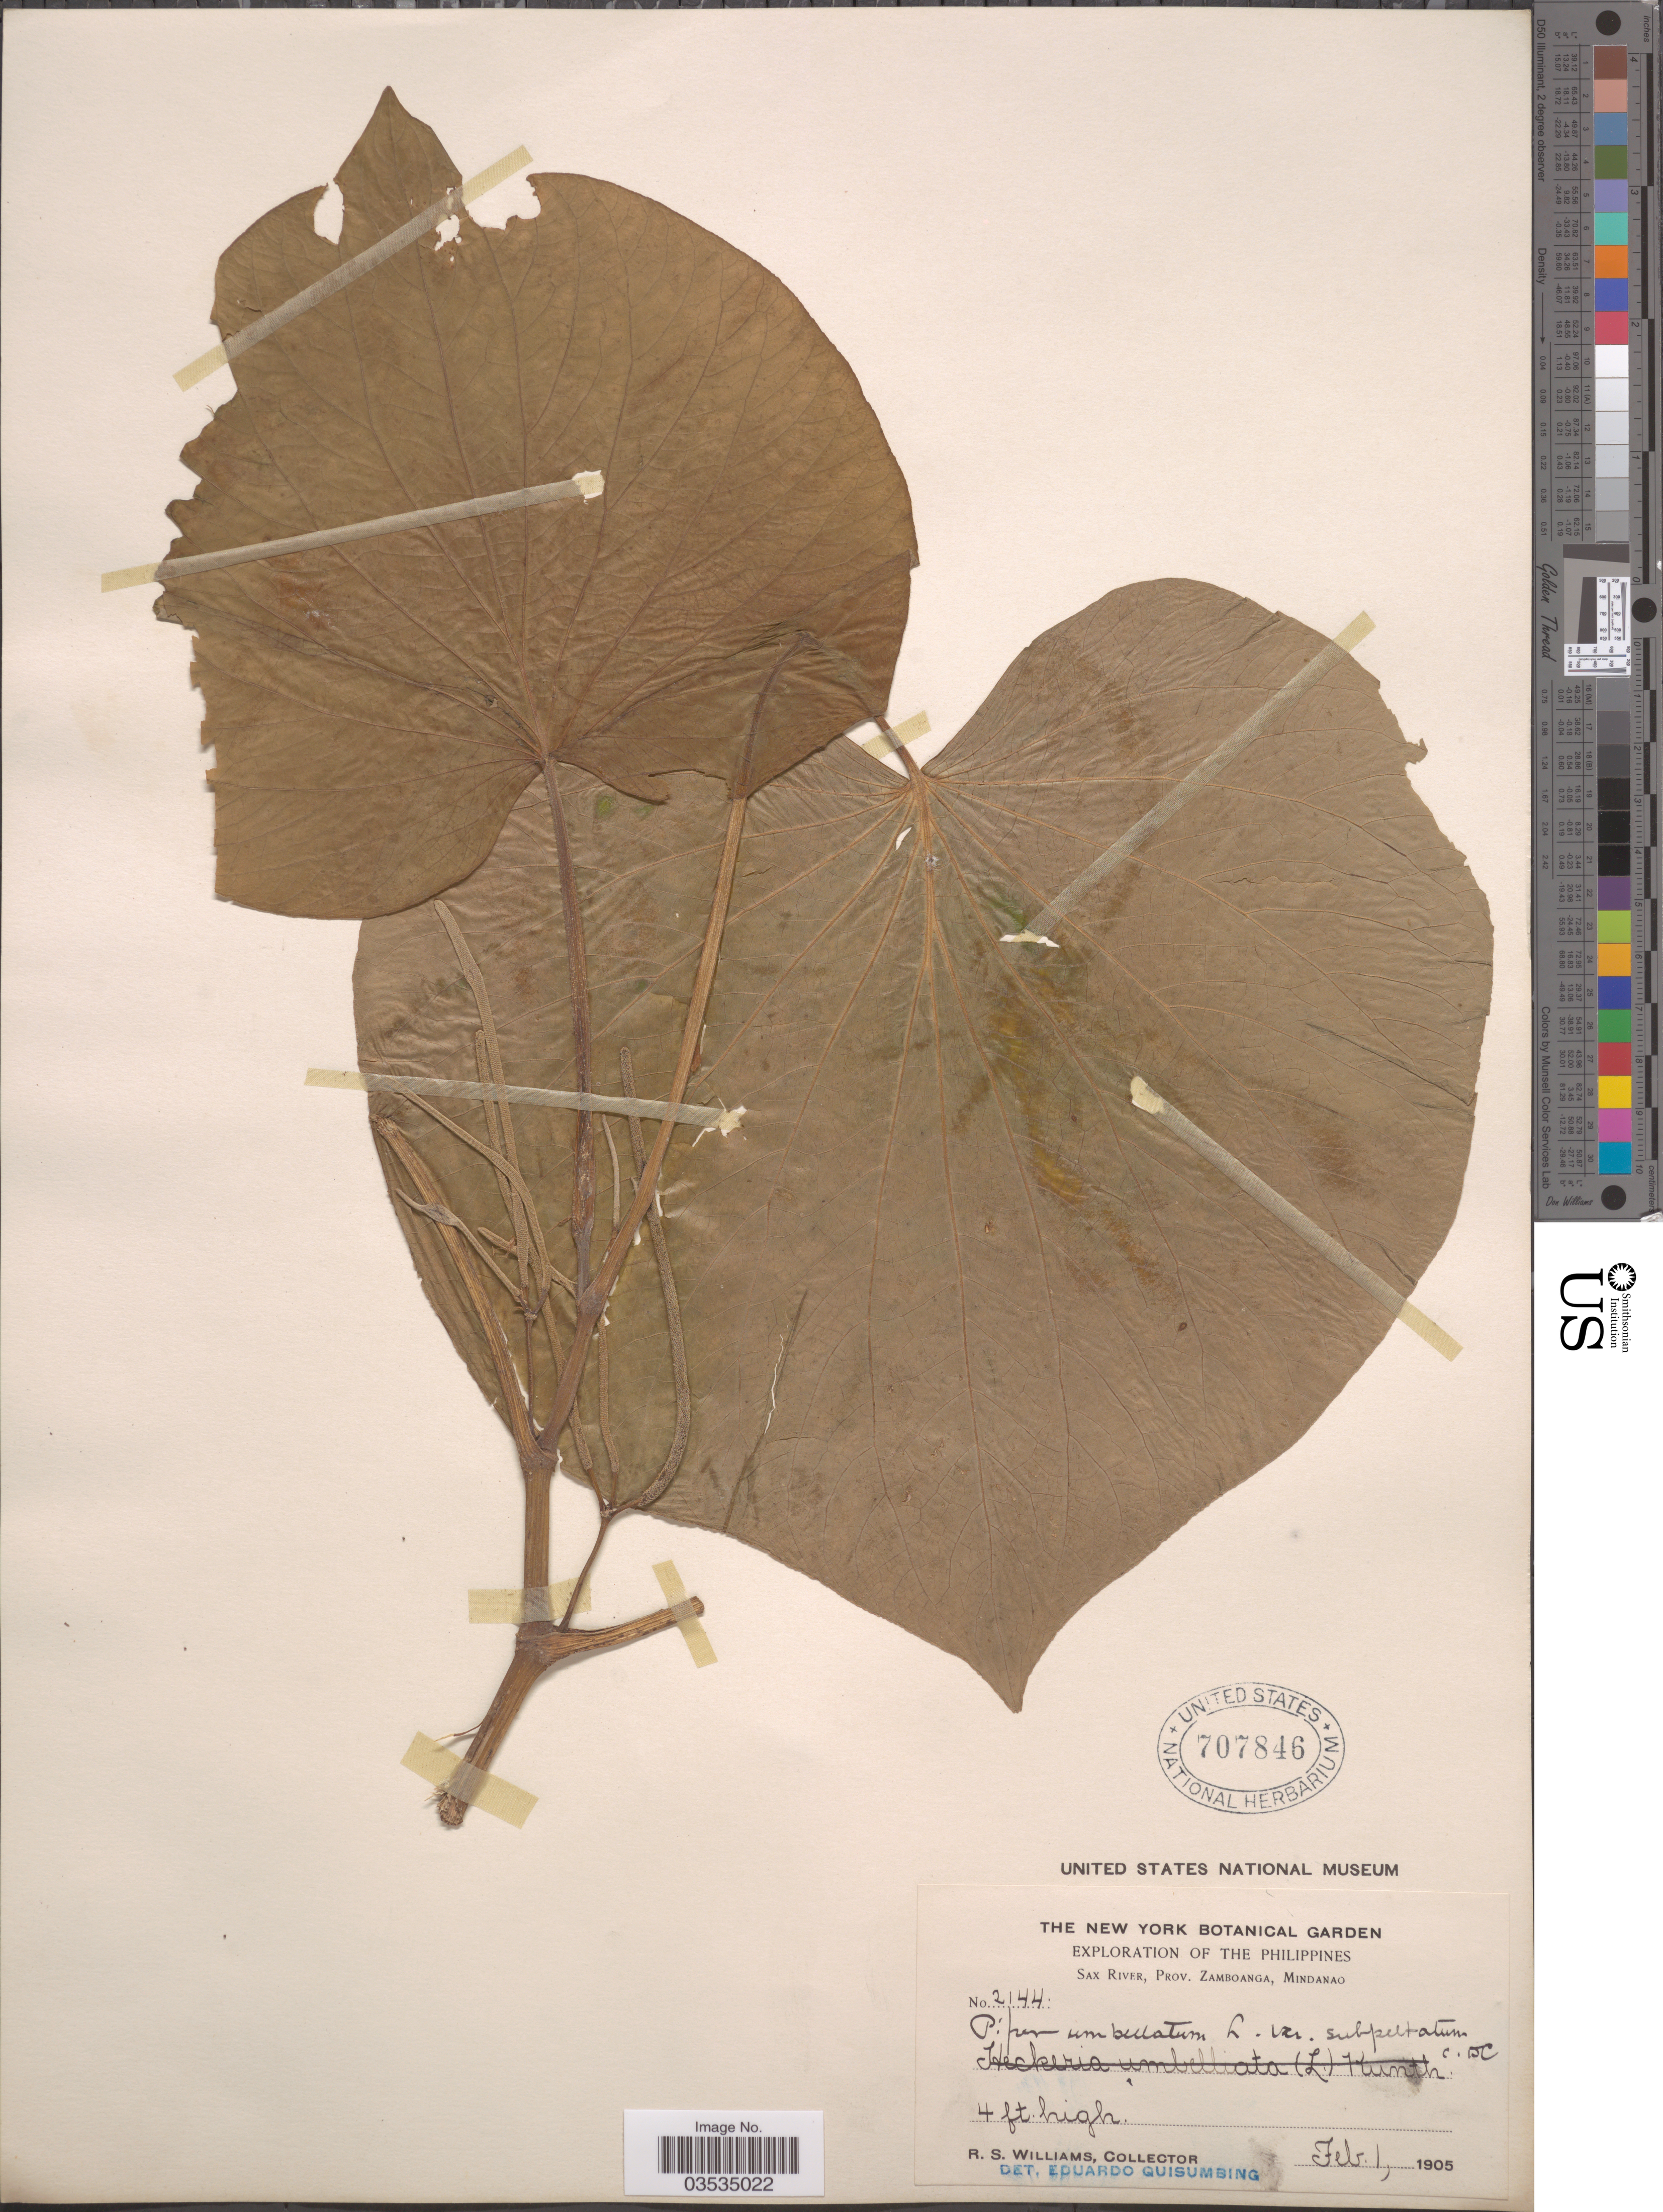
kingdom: Plantae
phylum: Tracheophyta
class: Magnoliopsida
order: Piperales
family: Piperaceae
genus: Piper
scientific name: Piper umbellatum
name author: L.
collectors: R. S. Williams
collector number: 2144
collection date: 1905-02-01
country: Philippines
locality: Sax River, Prov. Zamboanga, Mindanao.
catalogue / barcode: US 707846